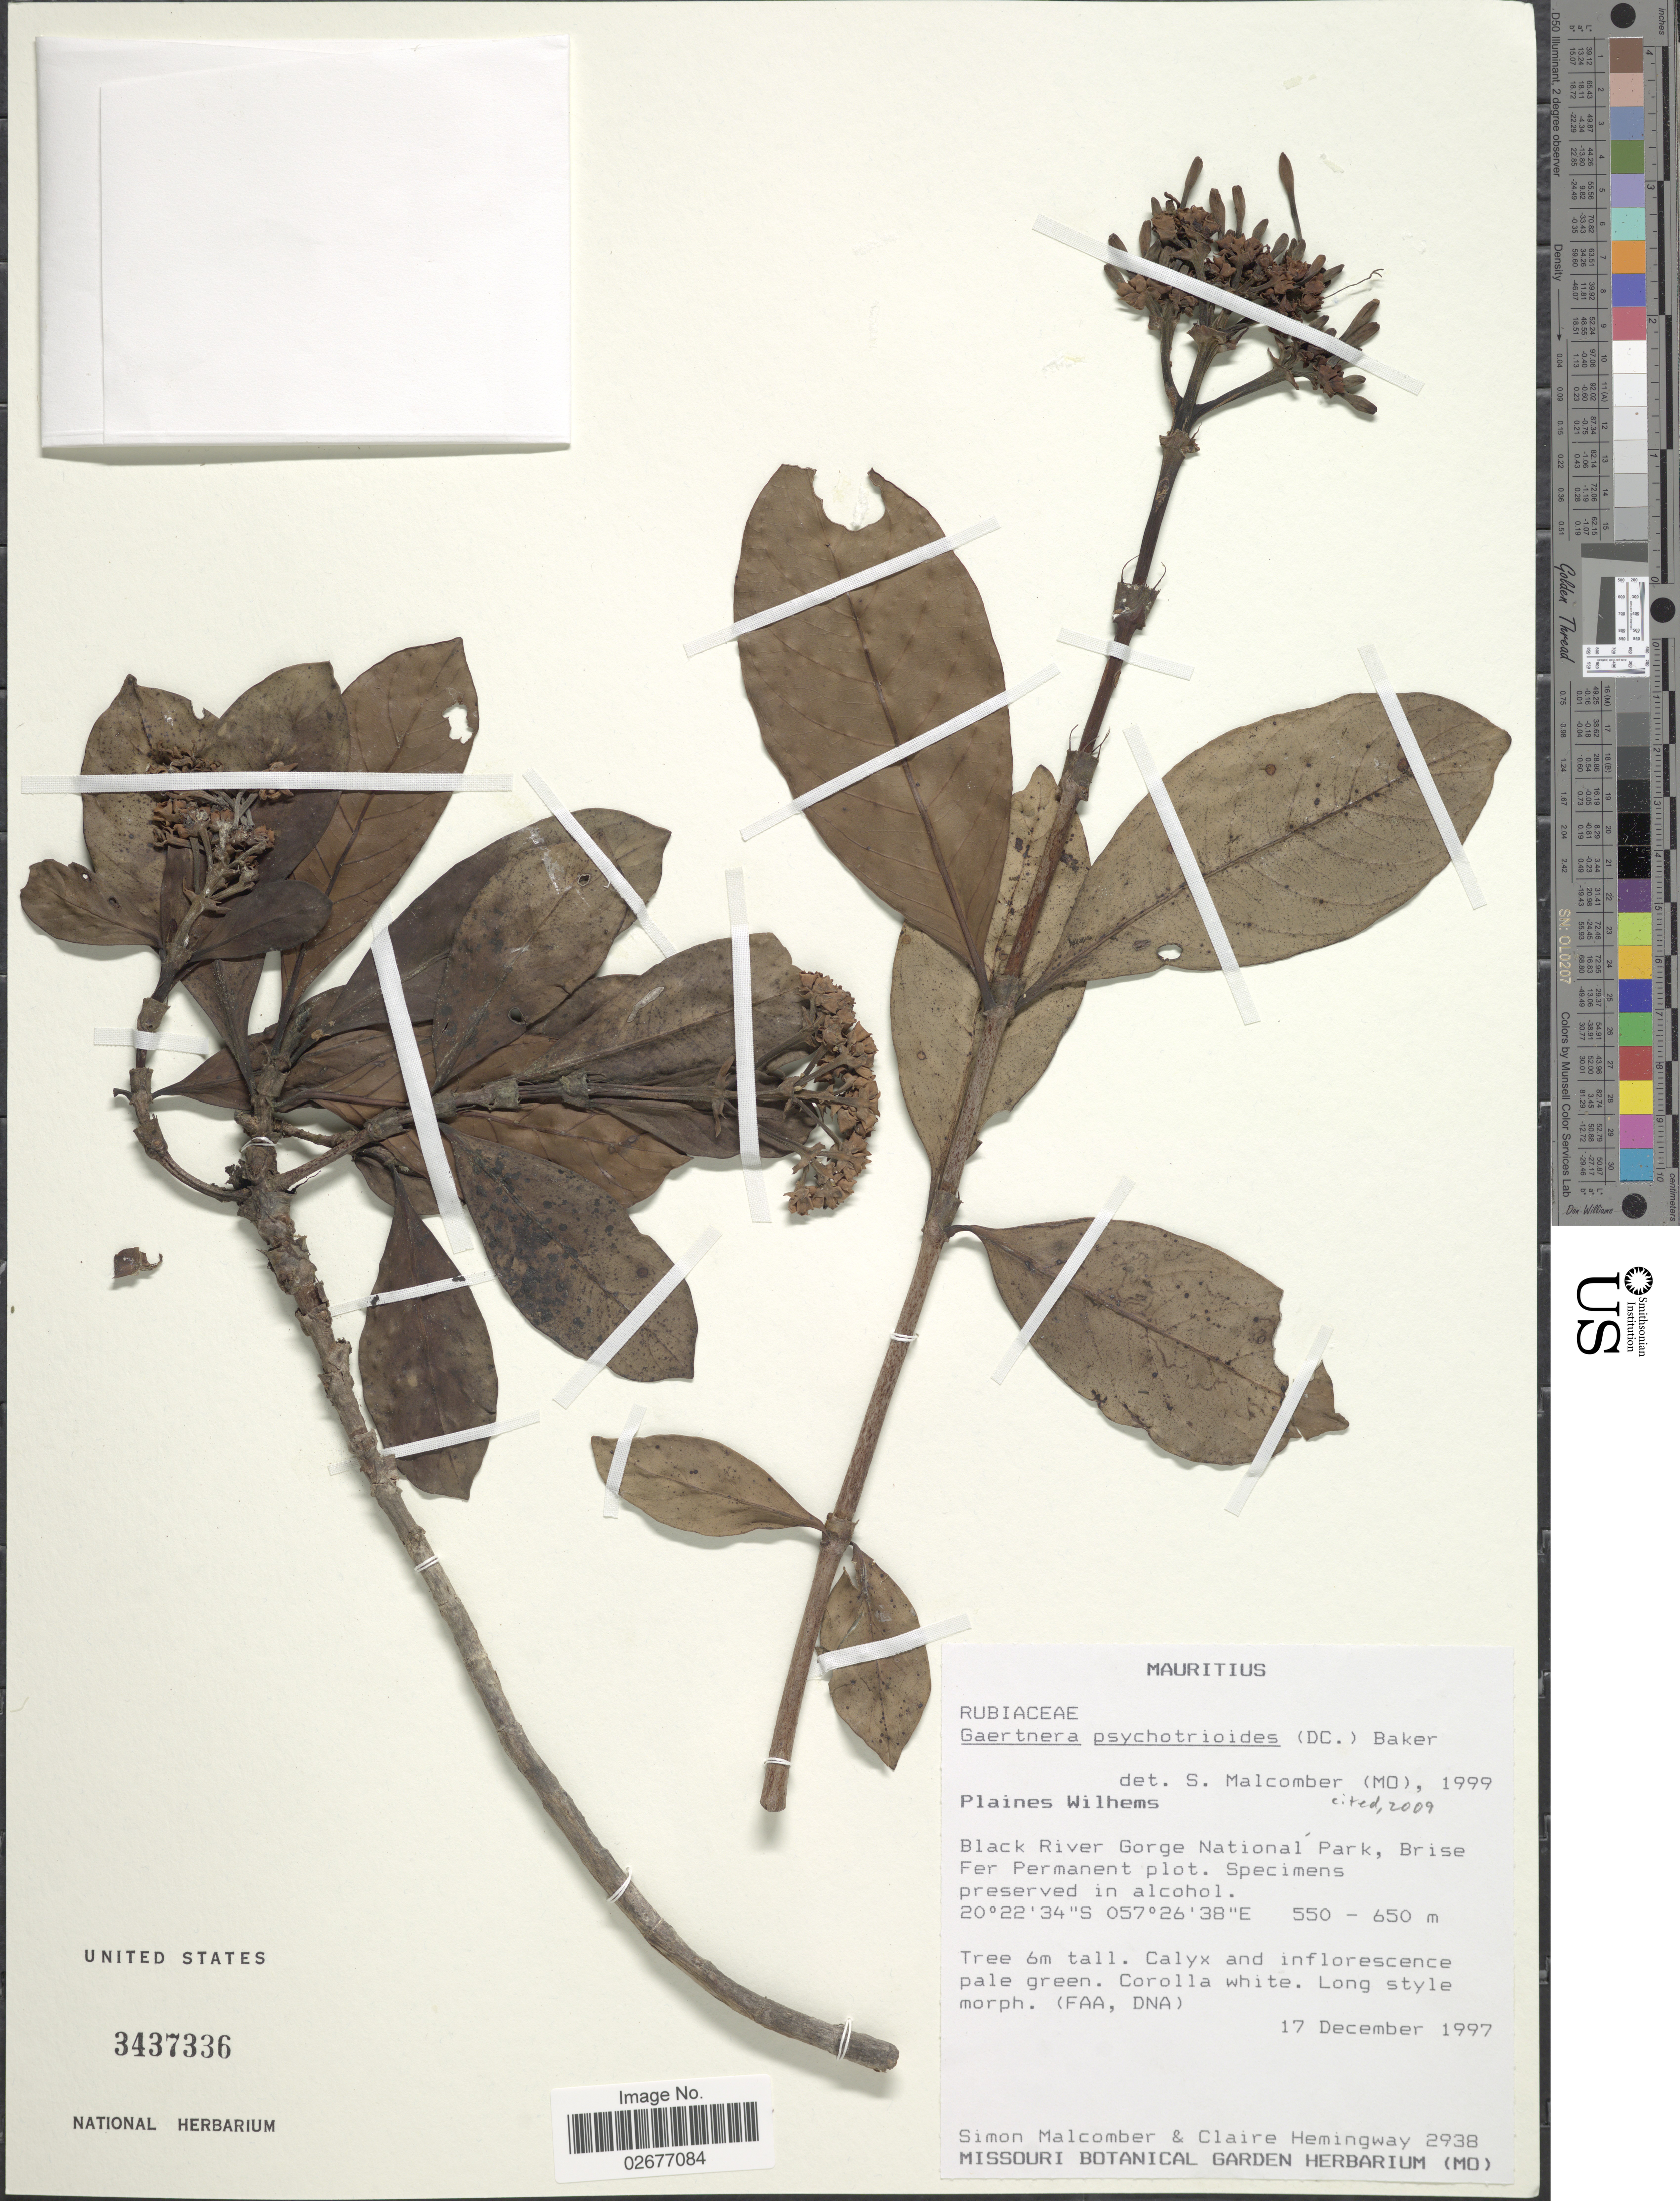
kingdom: Plantae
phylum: Tracheophyta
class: Magnoliopsida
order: Gentianales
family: Rubiaceae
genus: Gaertnera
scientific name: Gaertnera psychotrioides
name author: (DC.) Baker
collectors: S. T. Malcomber & C. Hemingway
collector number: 2938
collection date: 1997-12-17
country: Mauritius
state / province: Plaines Wilhems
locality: Black River Gorge National Park, Brise Fer Permanent plot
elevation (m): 550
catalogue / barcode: US 3437336